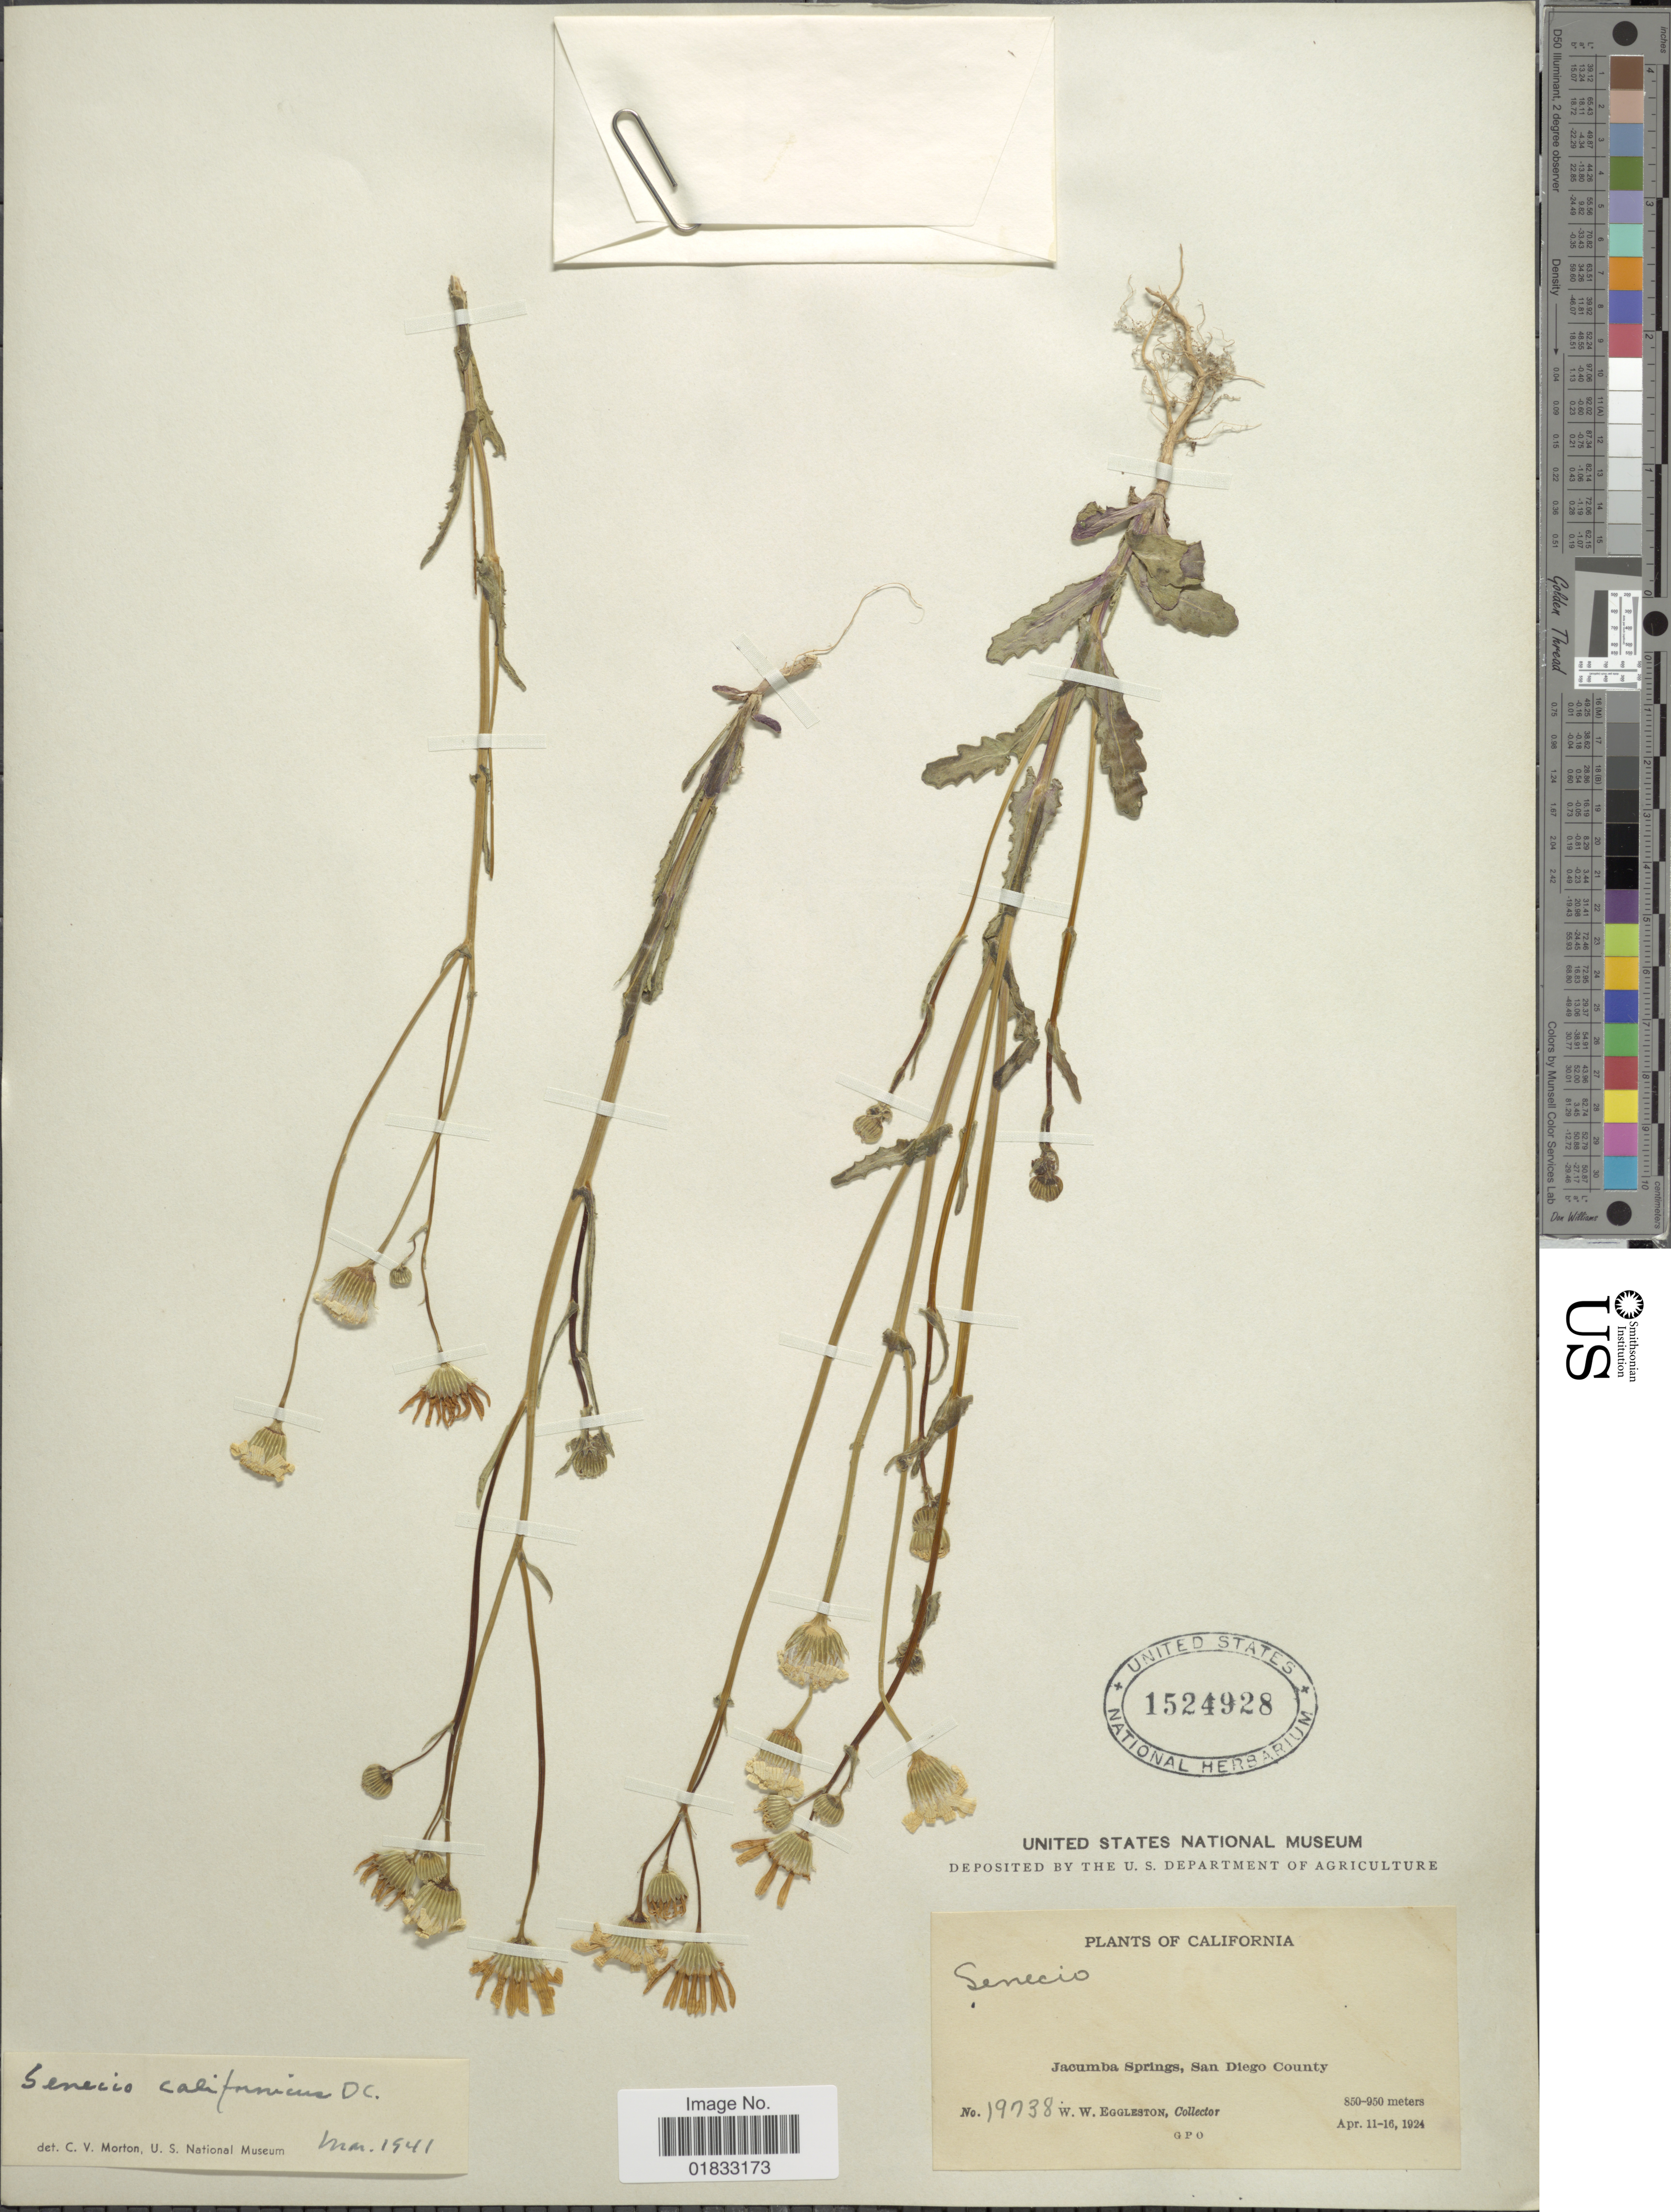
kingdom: Plantae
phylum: Tracheophyta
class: Magnoliopsida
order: Asterales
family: Asteraceae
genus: Senecio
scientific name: Senecio californicus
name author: DC.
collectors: W. W. Eggleston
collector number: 19738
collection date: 1924-04-11/1924-04-16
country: United States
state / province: California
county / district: San Diego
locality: Jacumba Springs, San Diego County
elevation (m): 850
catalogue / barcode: US 1524928